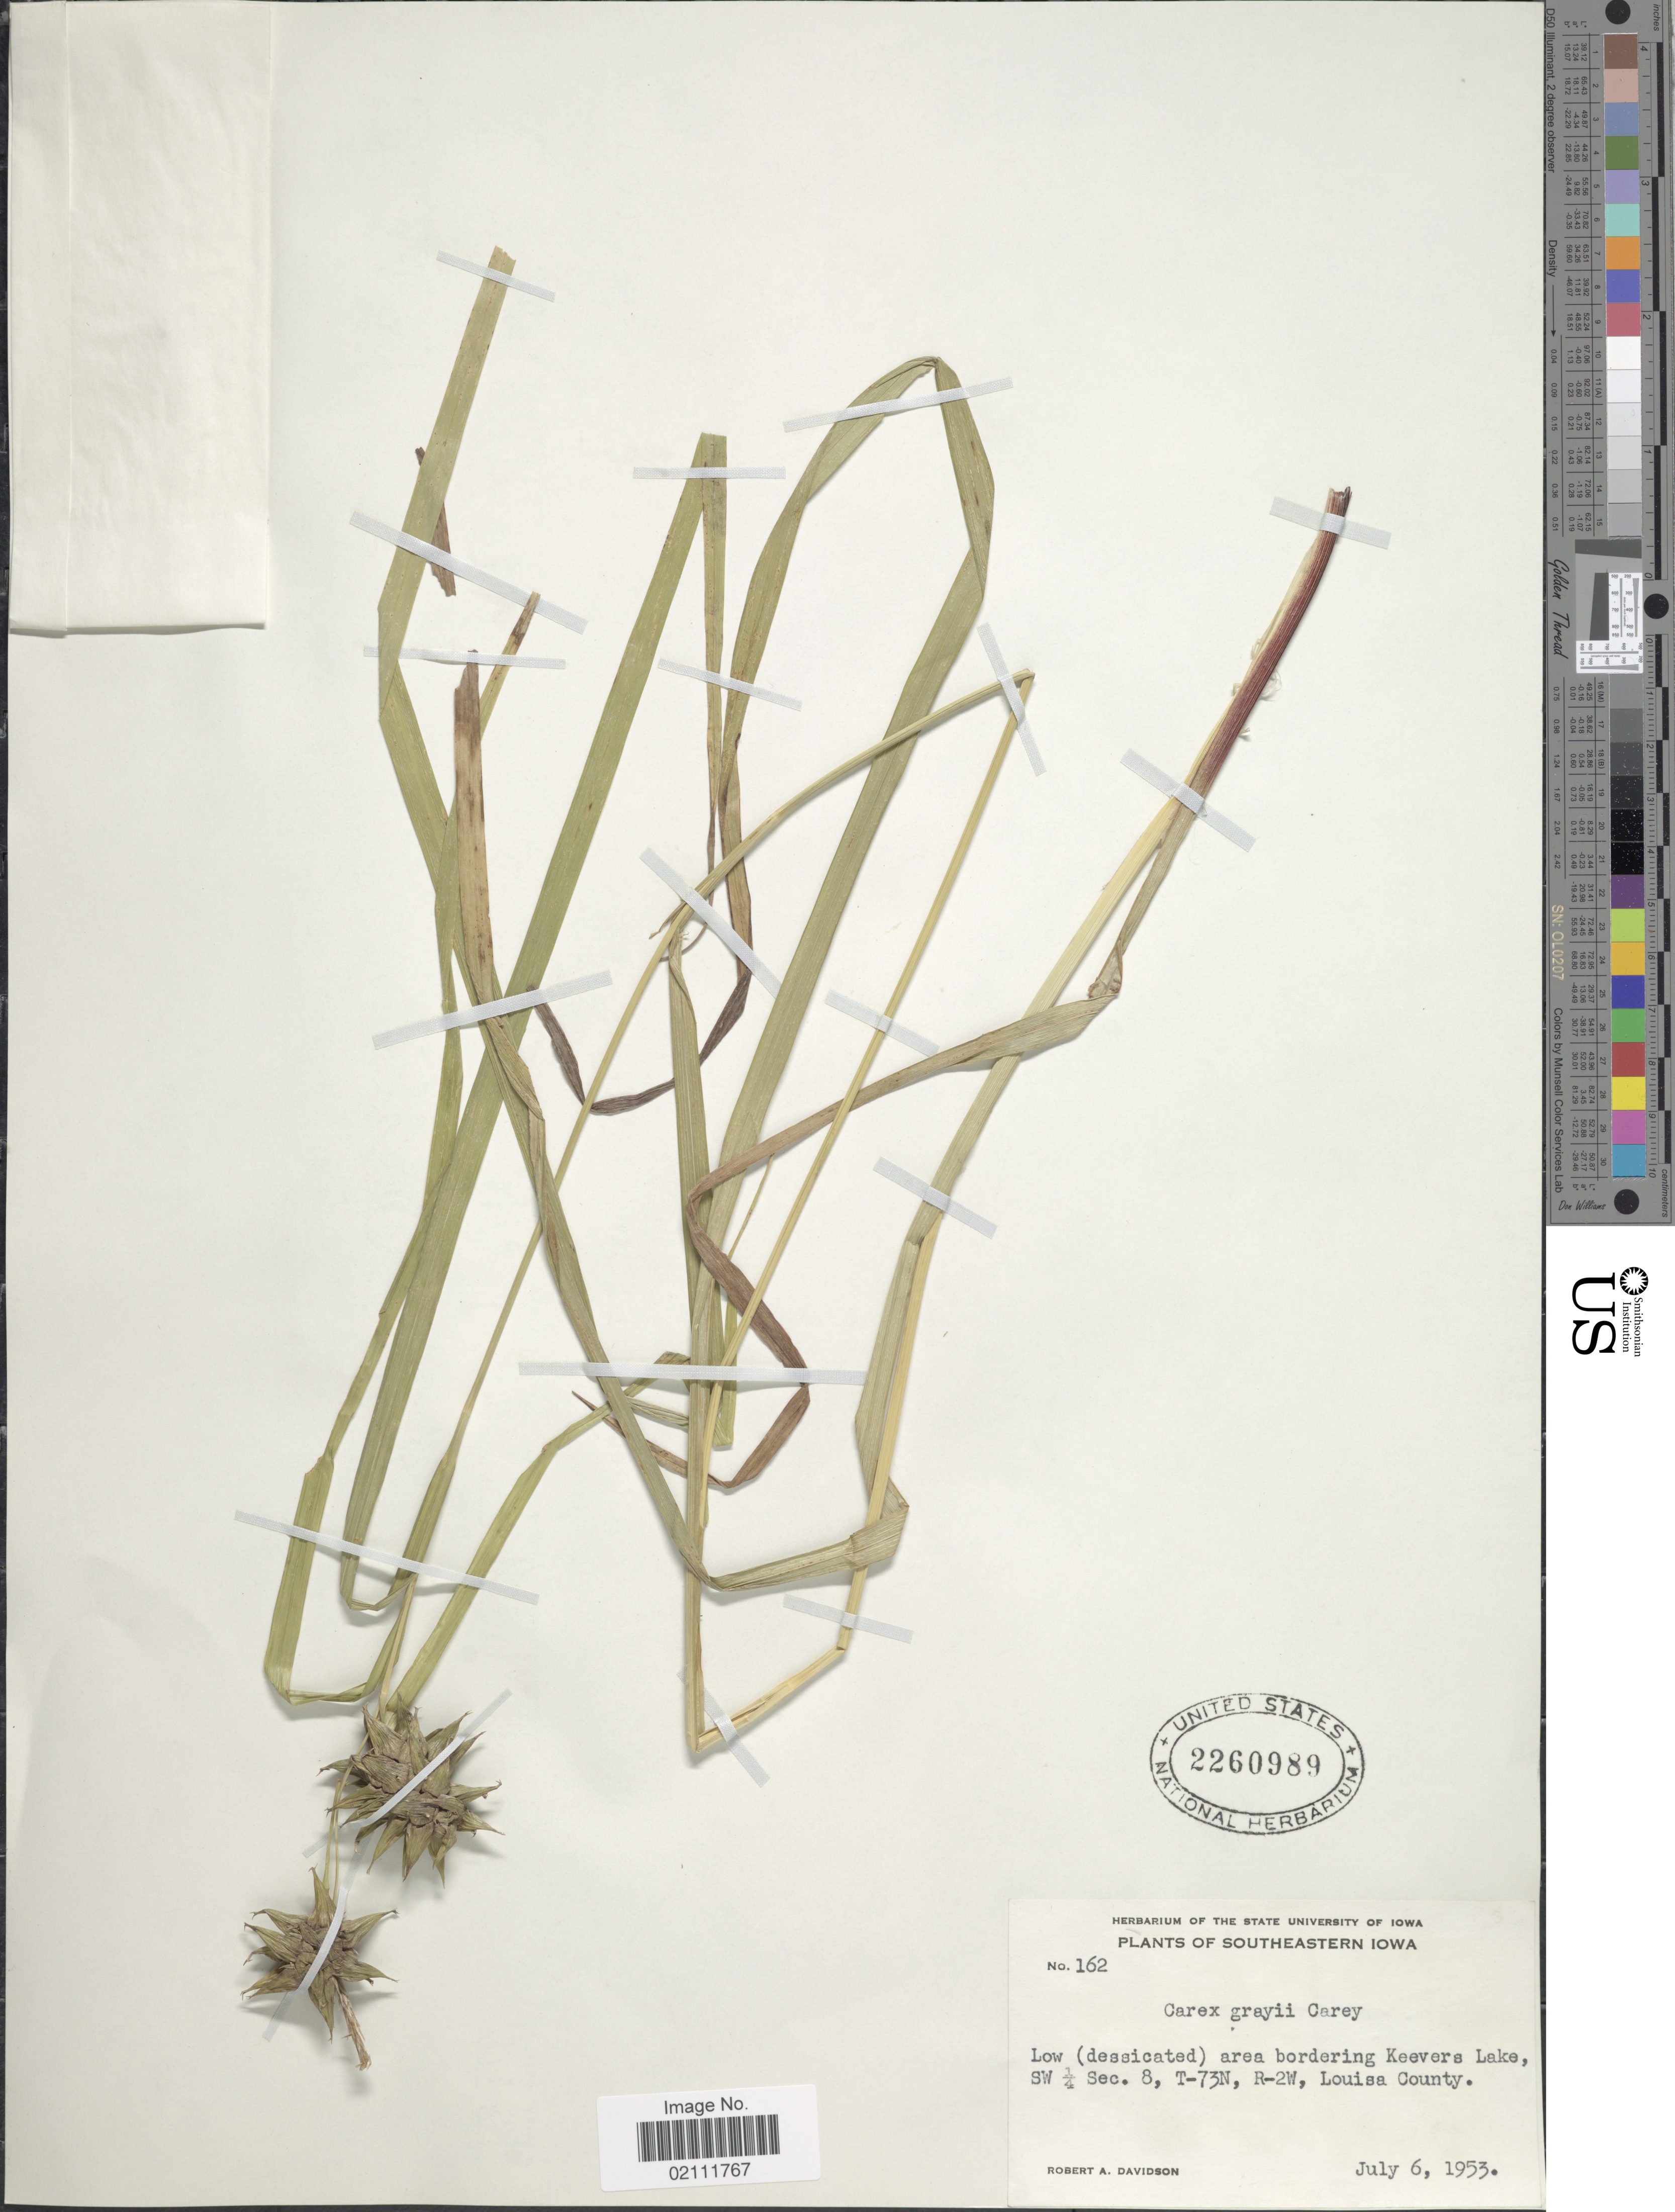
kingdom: Plantae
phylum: Tracheophyta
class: Liliopsida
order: Poales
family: Cyperaceae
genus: Carex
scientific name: Carex grayi var. hispidula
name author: A. Gray ex L.H. Bailey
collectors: R. A. Davidson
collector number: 162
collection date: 1953-07-06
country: United States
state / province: Iowa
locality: Southeastern Iowa, low (dessicated) area bordering Keevers Lake, SW 1/4 Sec. 8, T-73N, R-2W, Louisa County.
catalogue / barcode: US 2260989